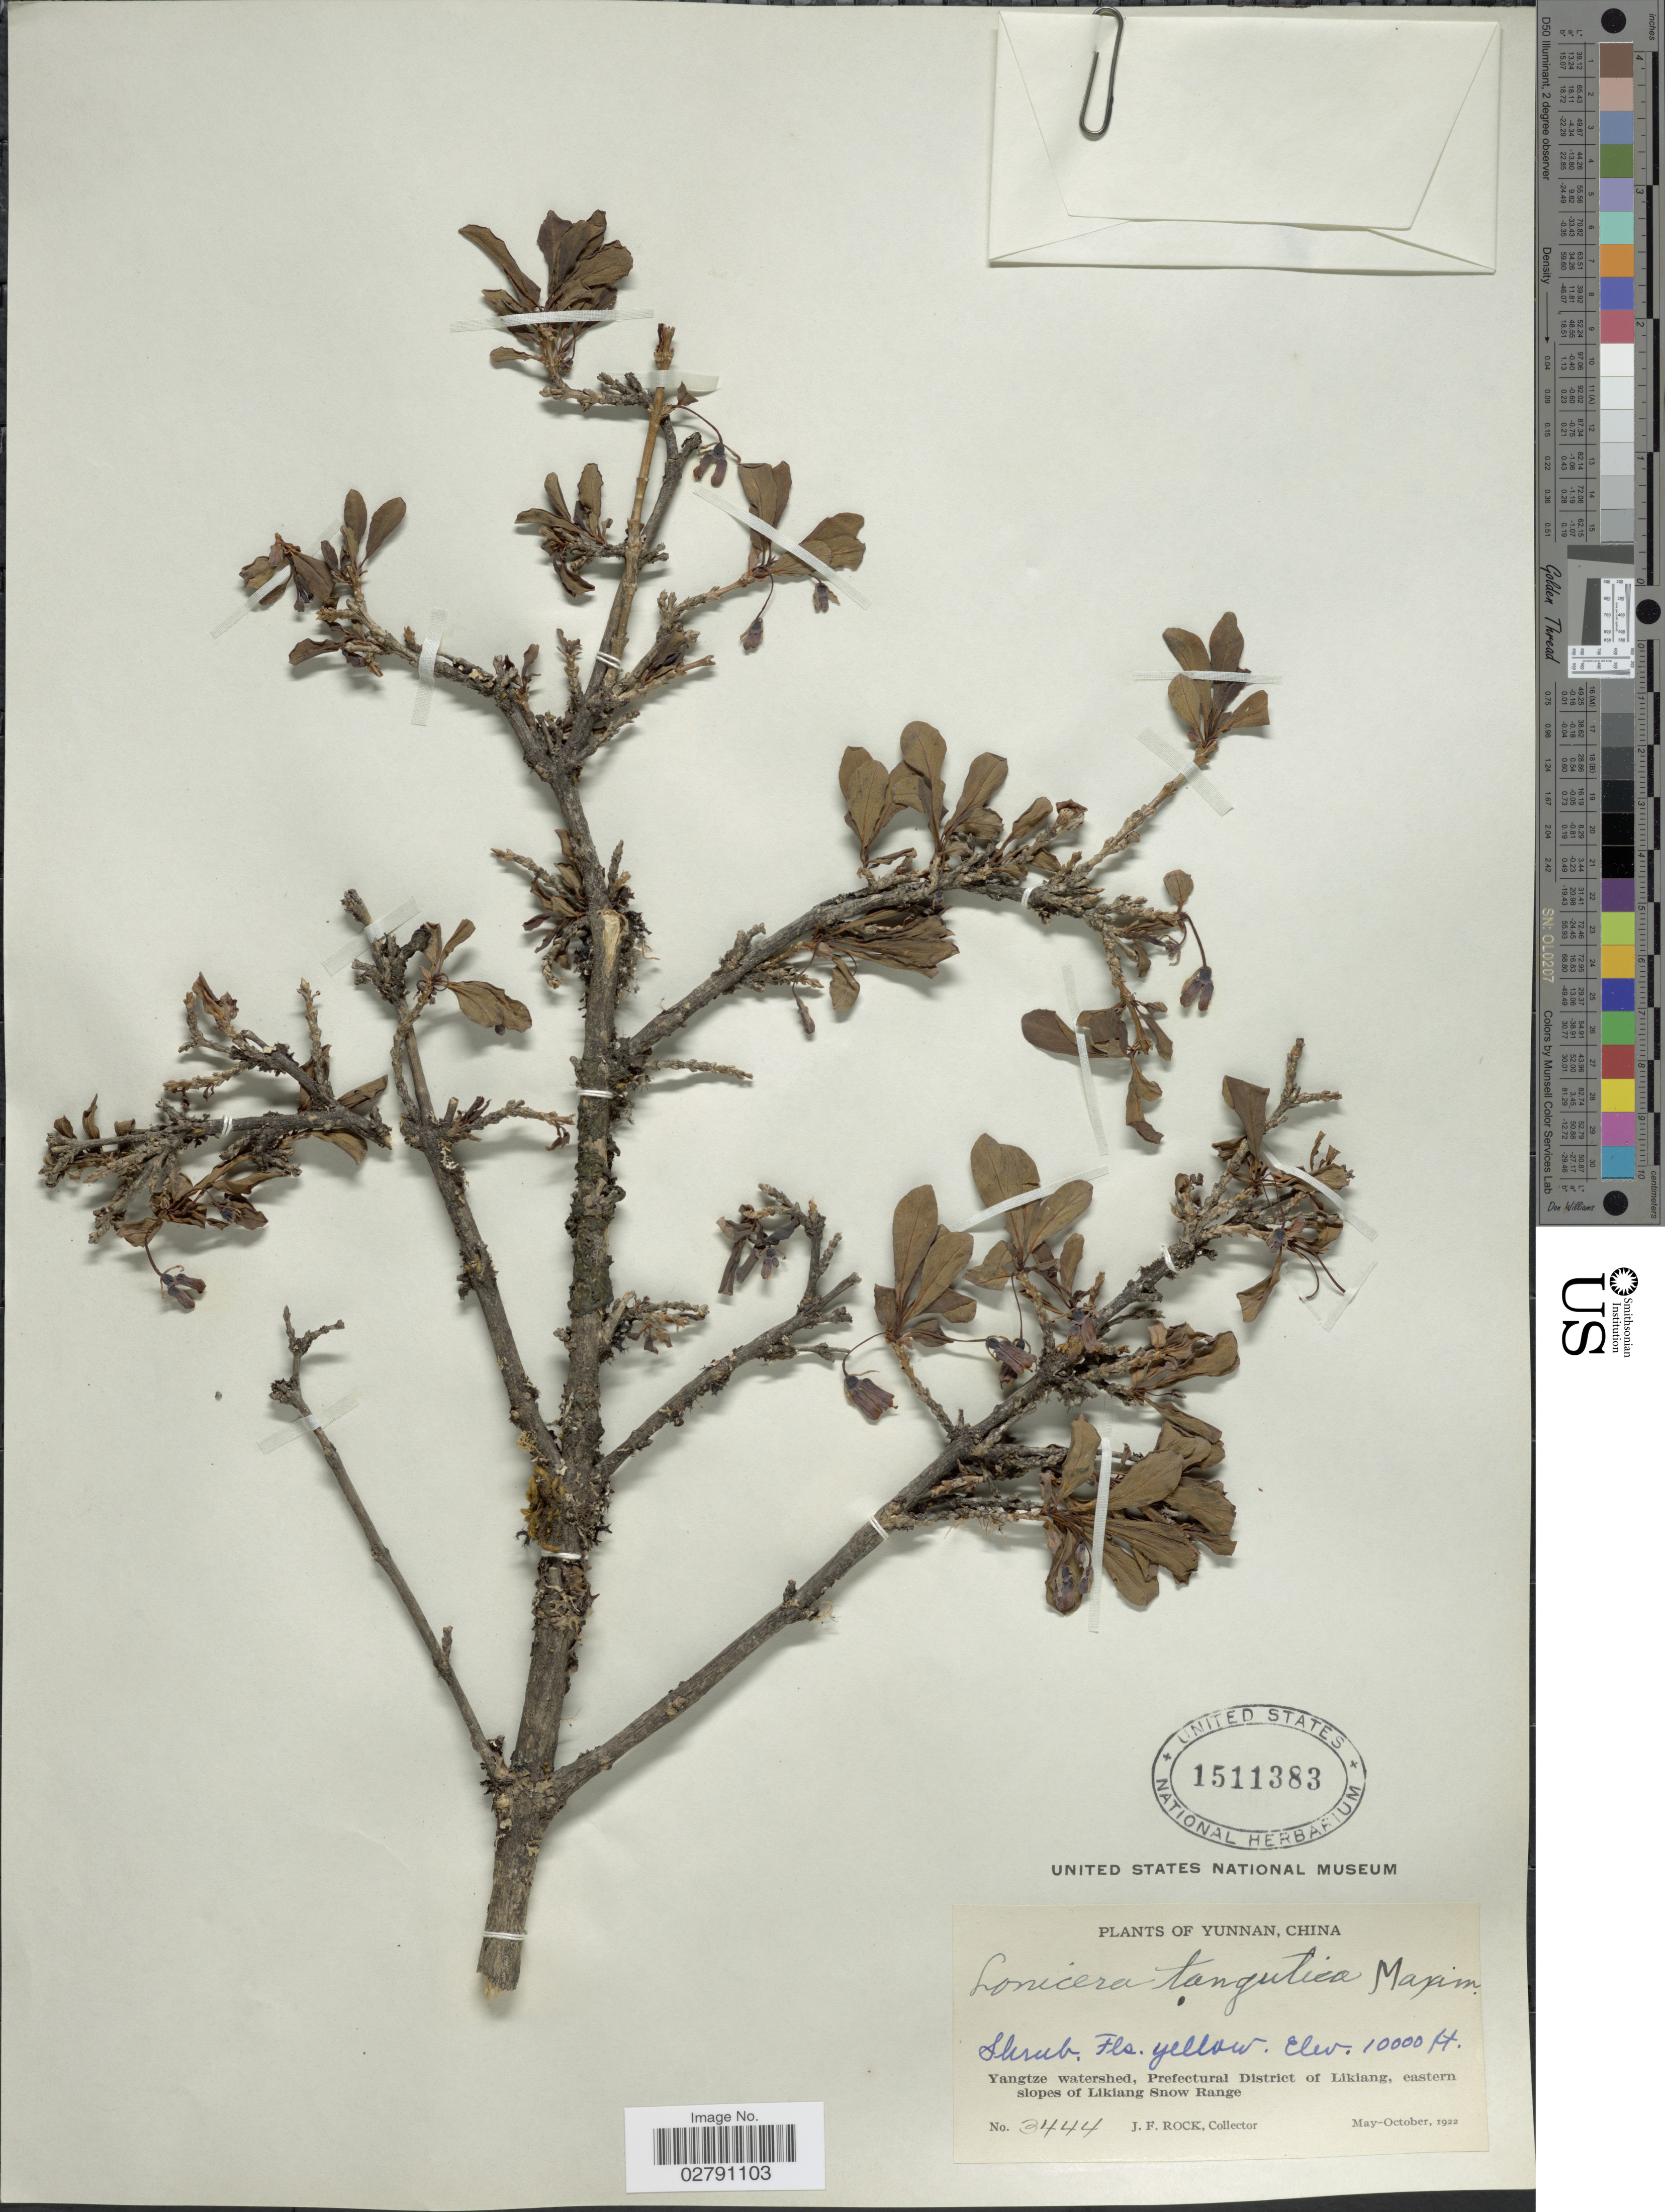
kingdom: Plantae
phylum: Tracheophyta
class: Magnoliopsida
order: Dipsacales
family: Caprifoliaceae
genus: Lonicera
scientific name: Lonicera tangutica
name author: Maxim.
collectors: J. Rock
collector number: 3444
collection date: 1922-05/1922-10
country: China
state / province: Yunnan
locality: Yangtze watershed, Prefectural District of Likiang, eastern slopes of Likiang Snow Range.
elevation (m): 3048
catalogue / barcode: US 1511383